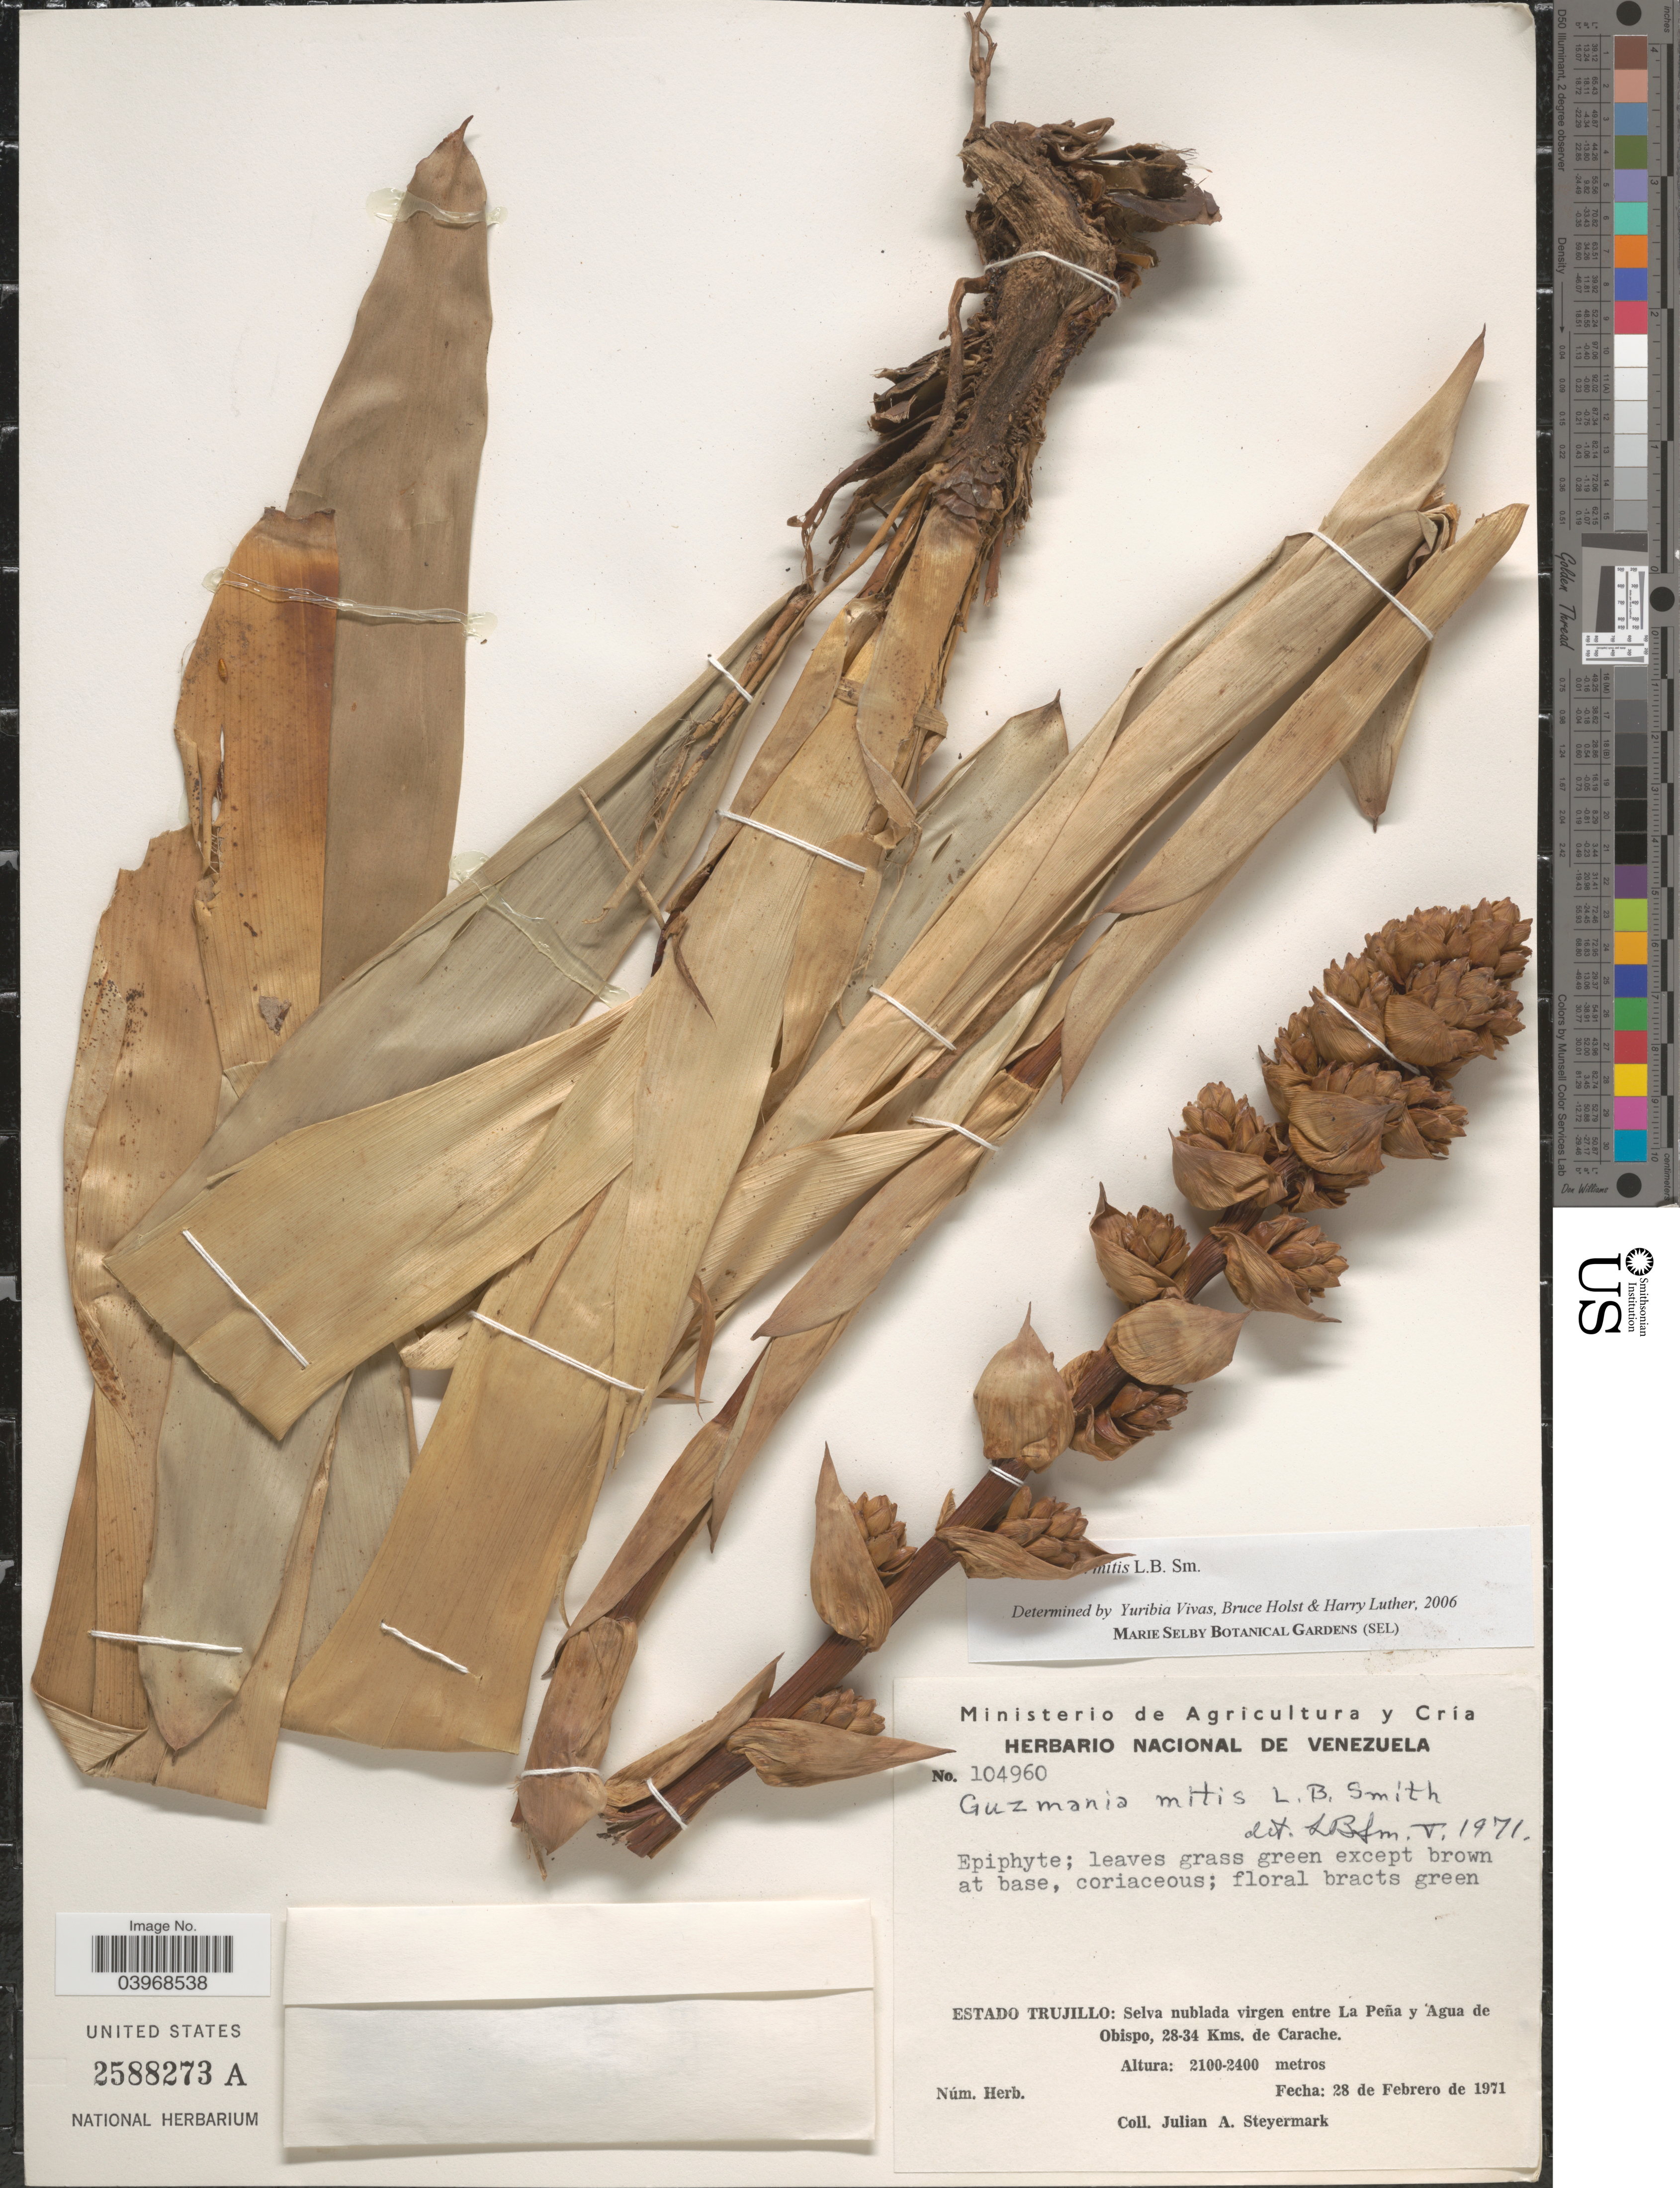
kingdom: Plantae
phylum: Tracheophyta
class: Liliopsida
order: Poales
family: Bromeliaceae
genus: Guzmania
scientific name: Guzmania mitis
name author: L.B. Sm.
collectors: J. Steyermark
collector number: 104960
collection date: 1971-02-28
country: Venezuela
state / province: Trujillo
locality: Selva nublada virgen entre La Peña y Agua de Obispo, 28-34 Kms. de Carache.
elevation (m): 2100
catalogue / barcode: US 2588273A